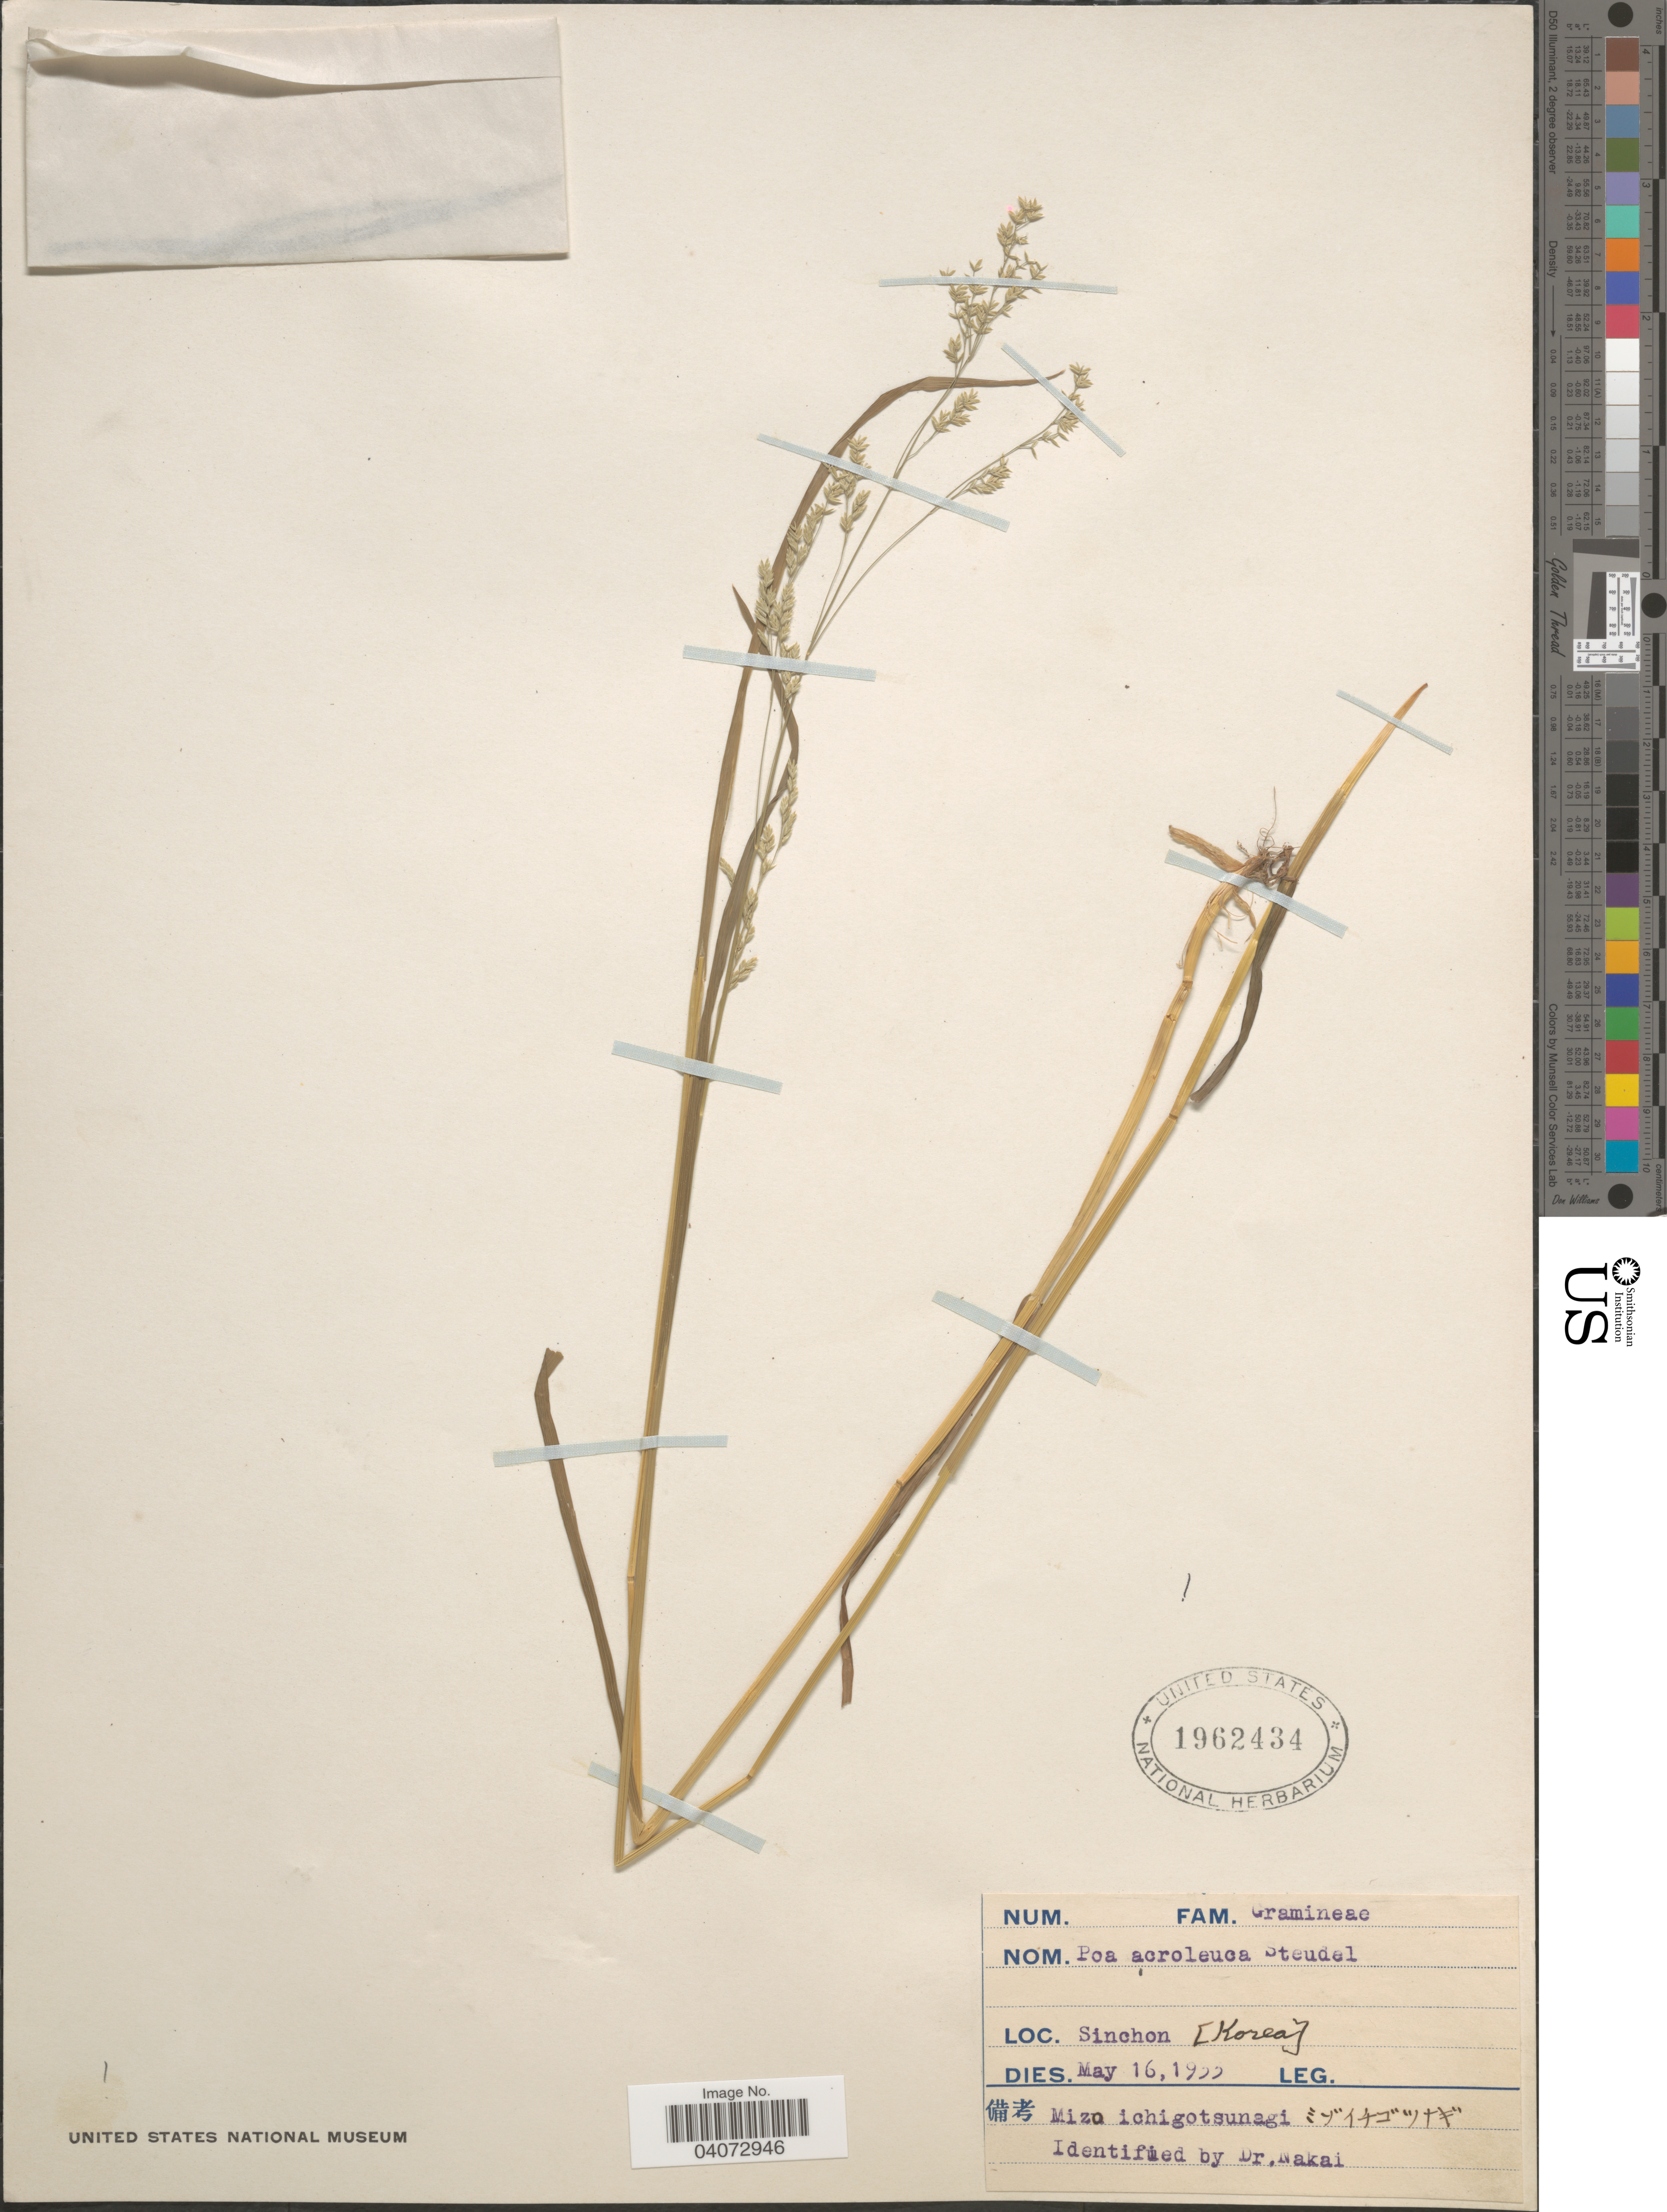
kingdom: Plantae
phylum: Tracheophyta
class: Liliopsida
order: Poales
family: Poaceae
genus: Poa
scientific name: Poa acroleuca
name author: Steud.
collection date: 1933-05-16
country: North Korea / South Korea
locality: Sinchon.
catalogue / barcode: US 1962434